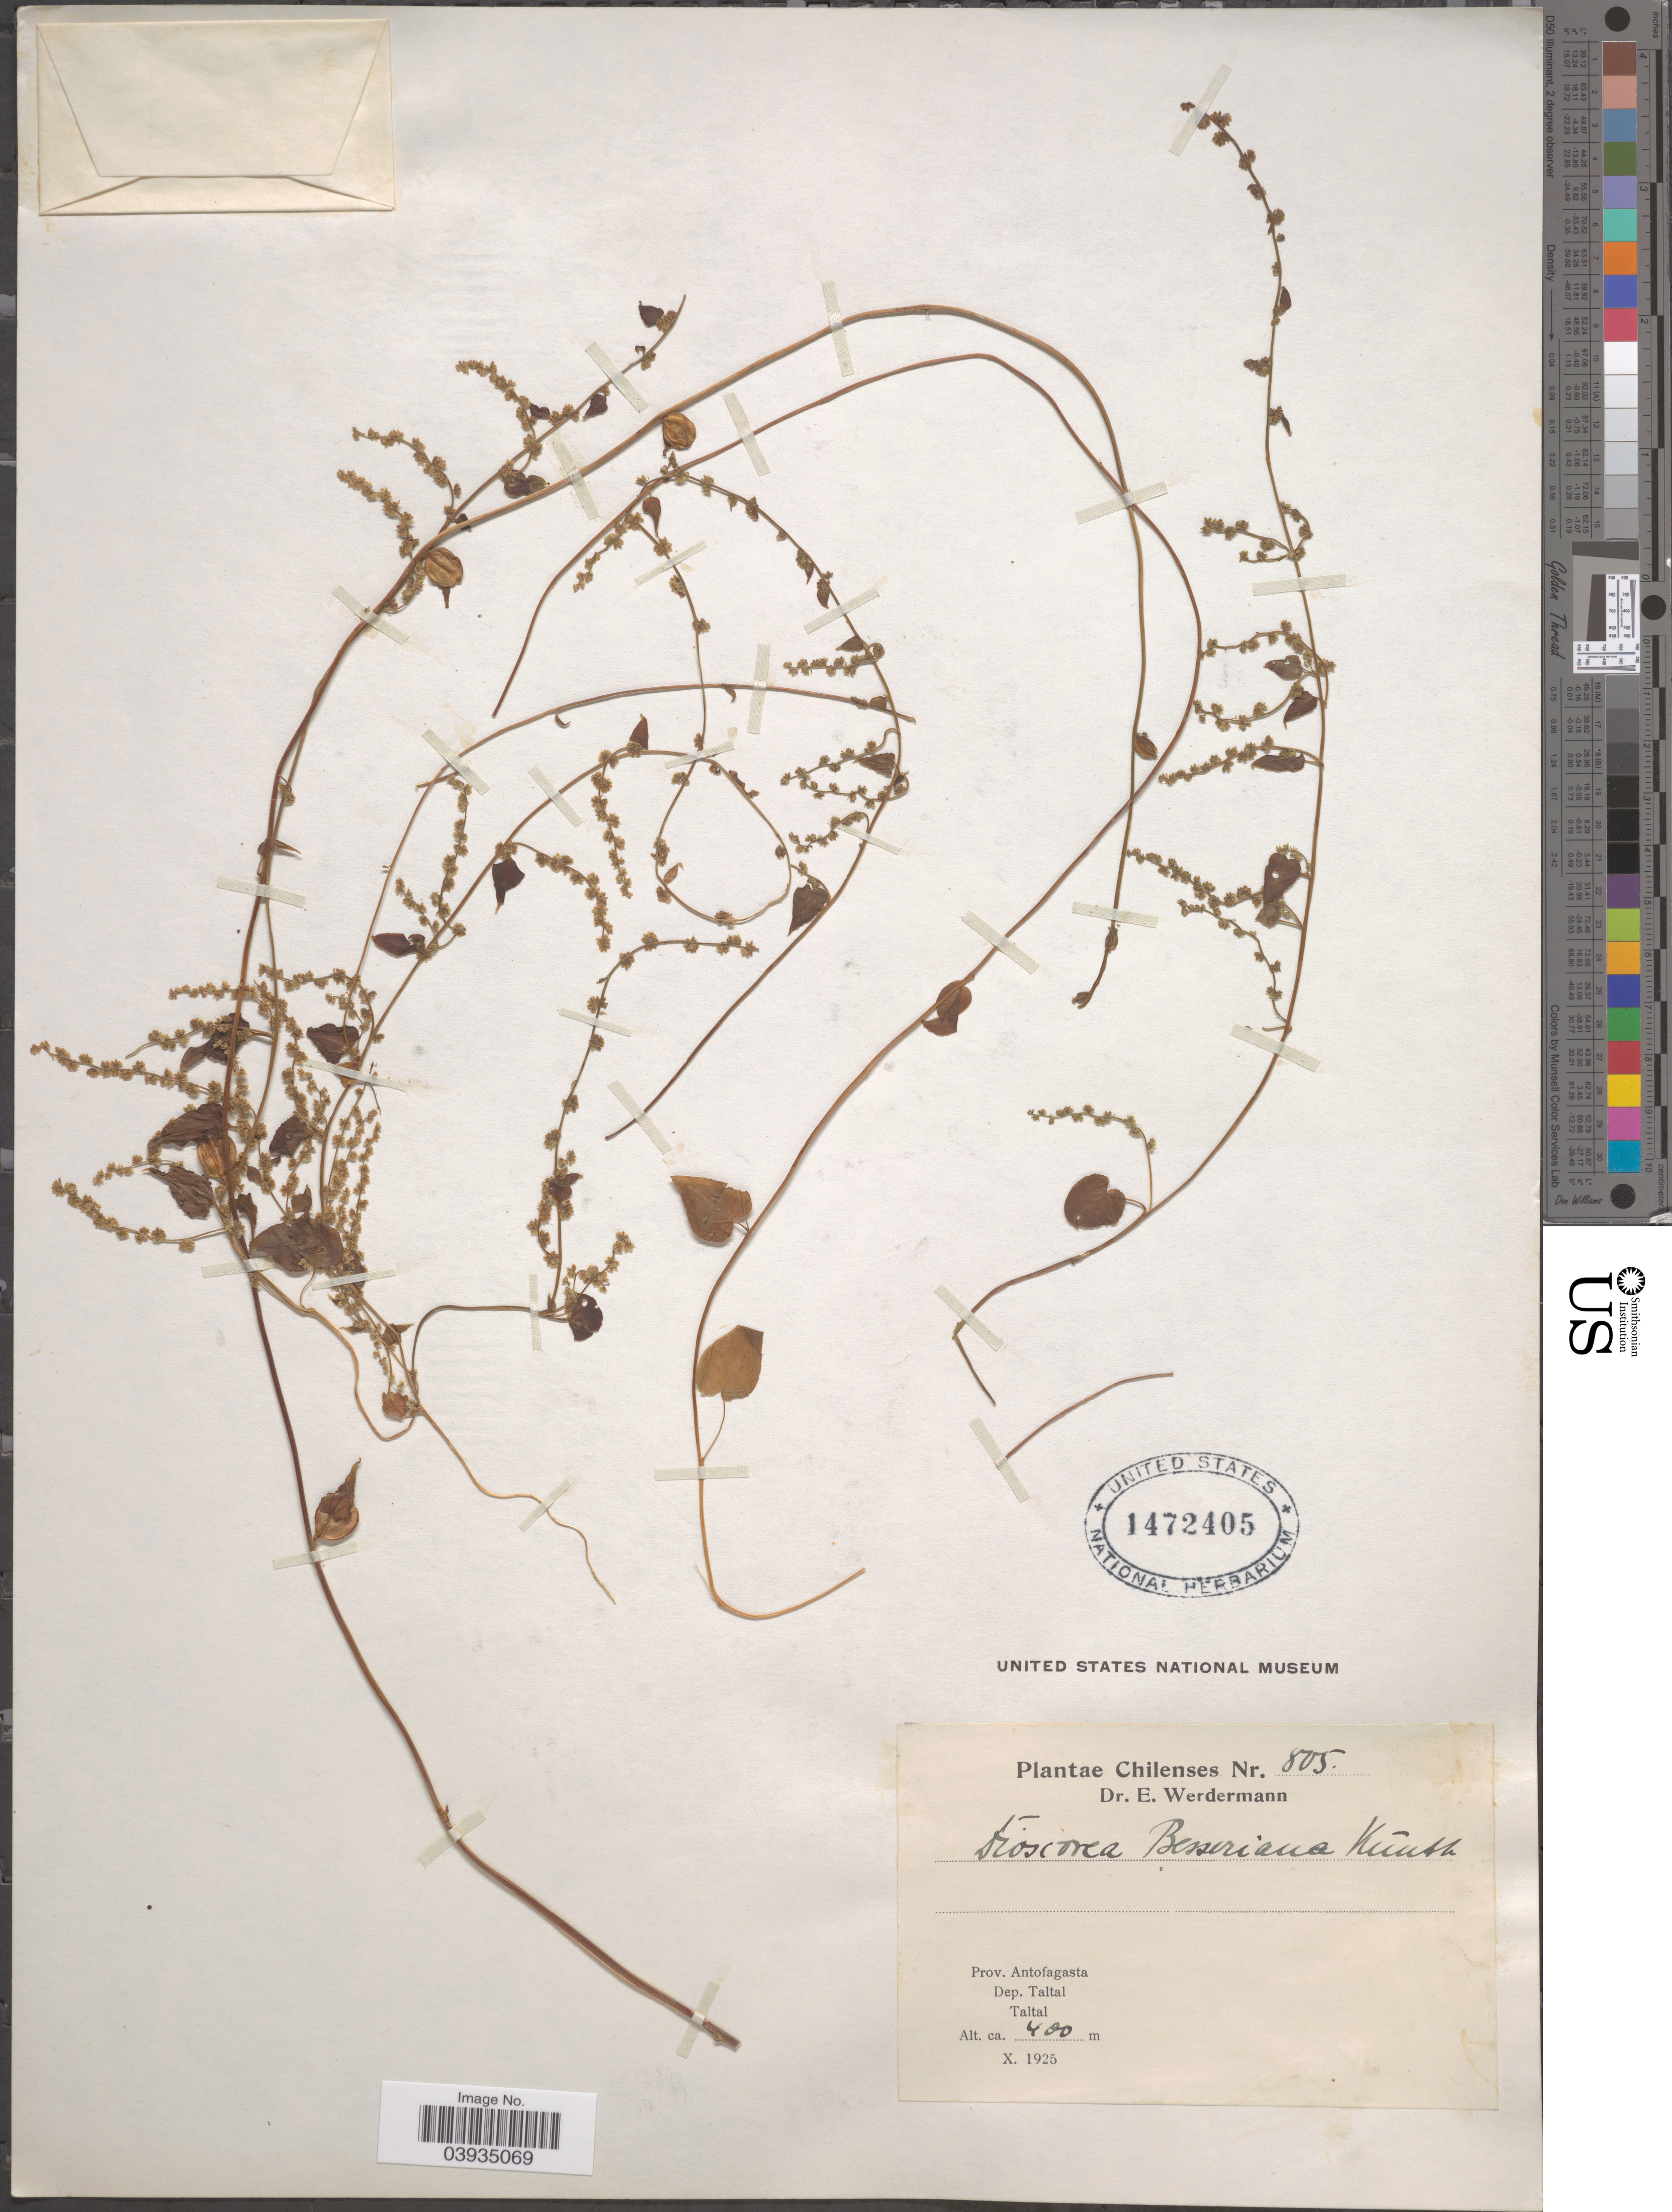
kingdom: Plantae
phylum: Tracheophyta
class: Liliopsida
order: Dioscoreales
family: Dioscoreaceae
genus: Dioscorea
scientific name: Dioscorea besseriana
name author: Kunth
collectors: E. Werdermann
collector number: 805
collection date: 1925-10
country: Chile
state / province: Antofagasta (II)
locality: Dep. Taltal. Taltal.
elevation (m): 400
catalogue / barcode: US 1472405